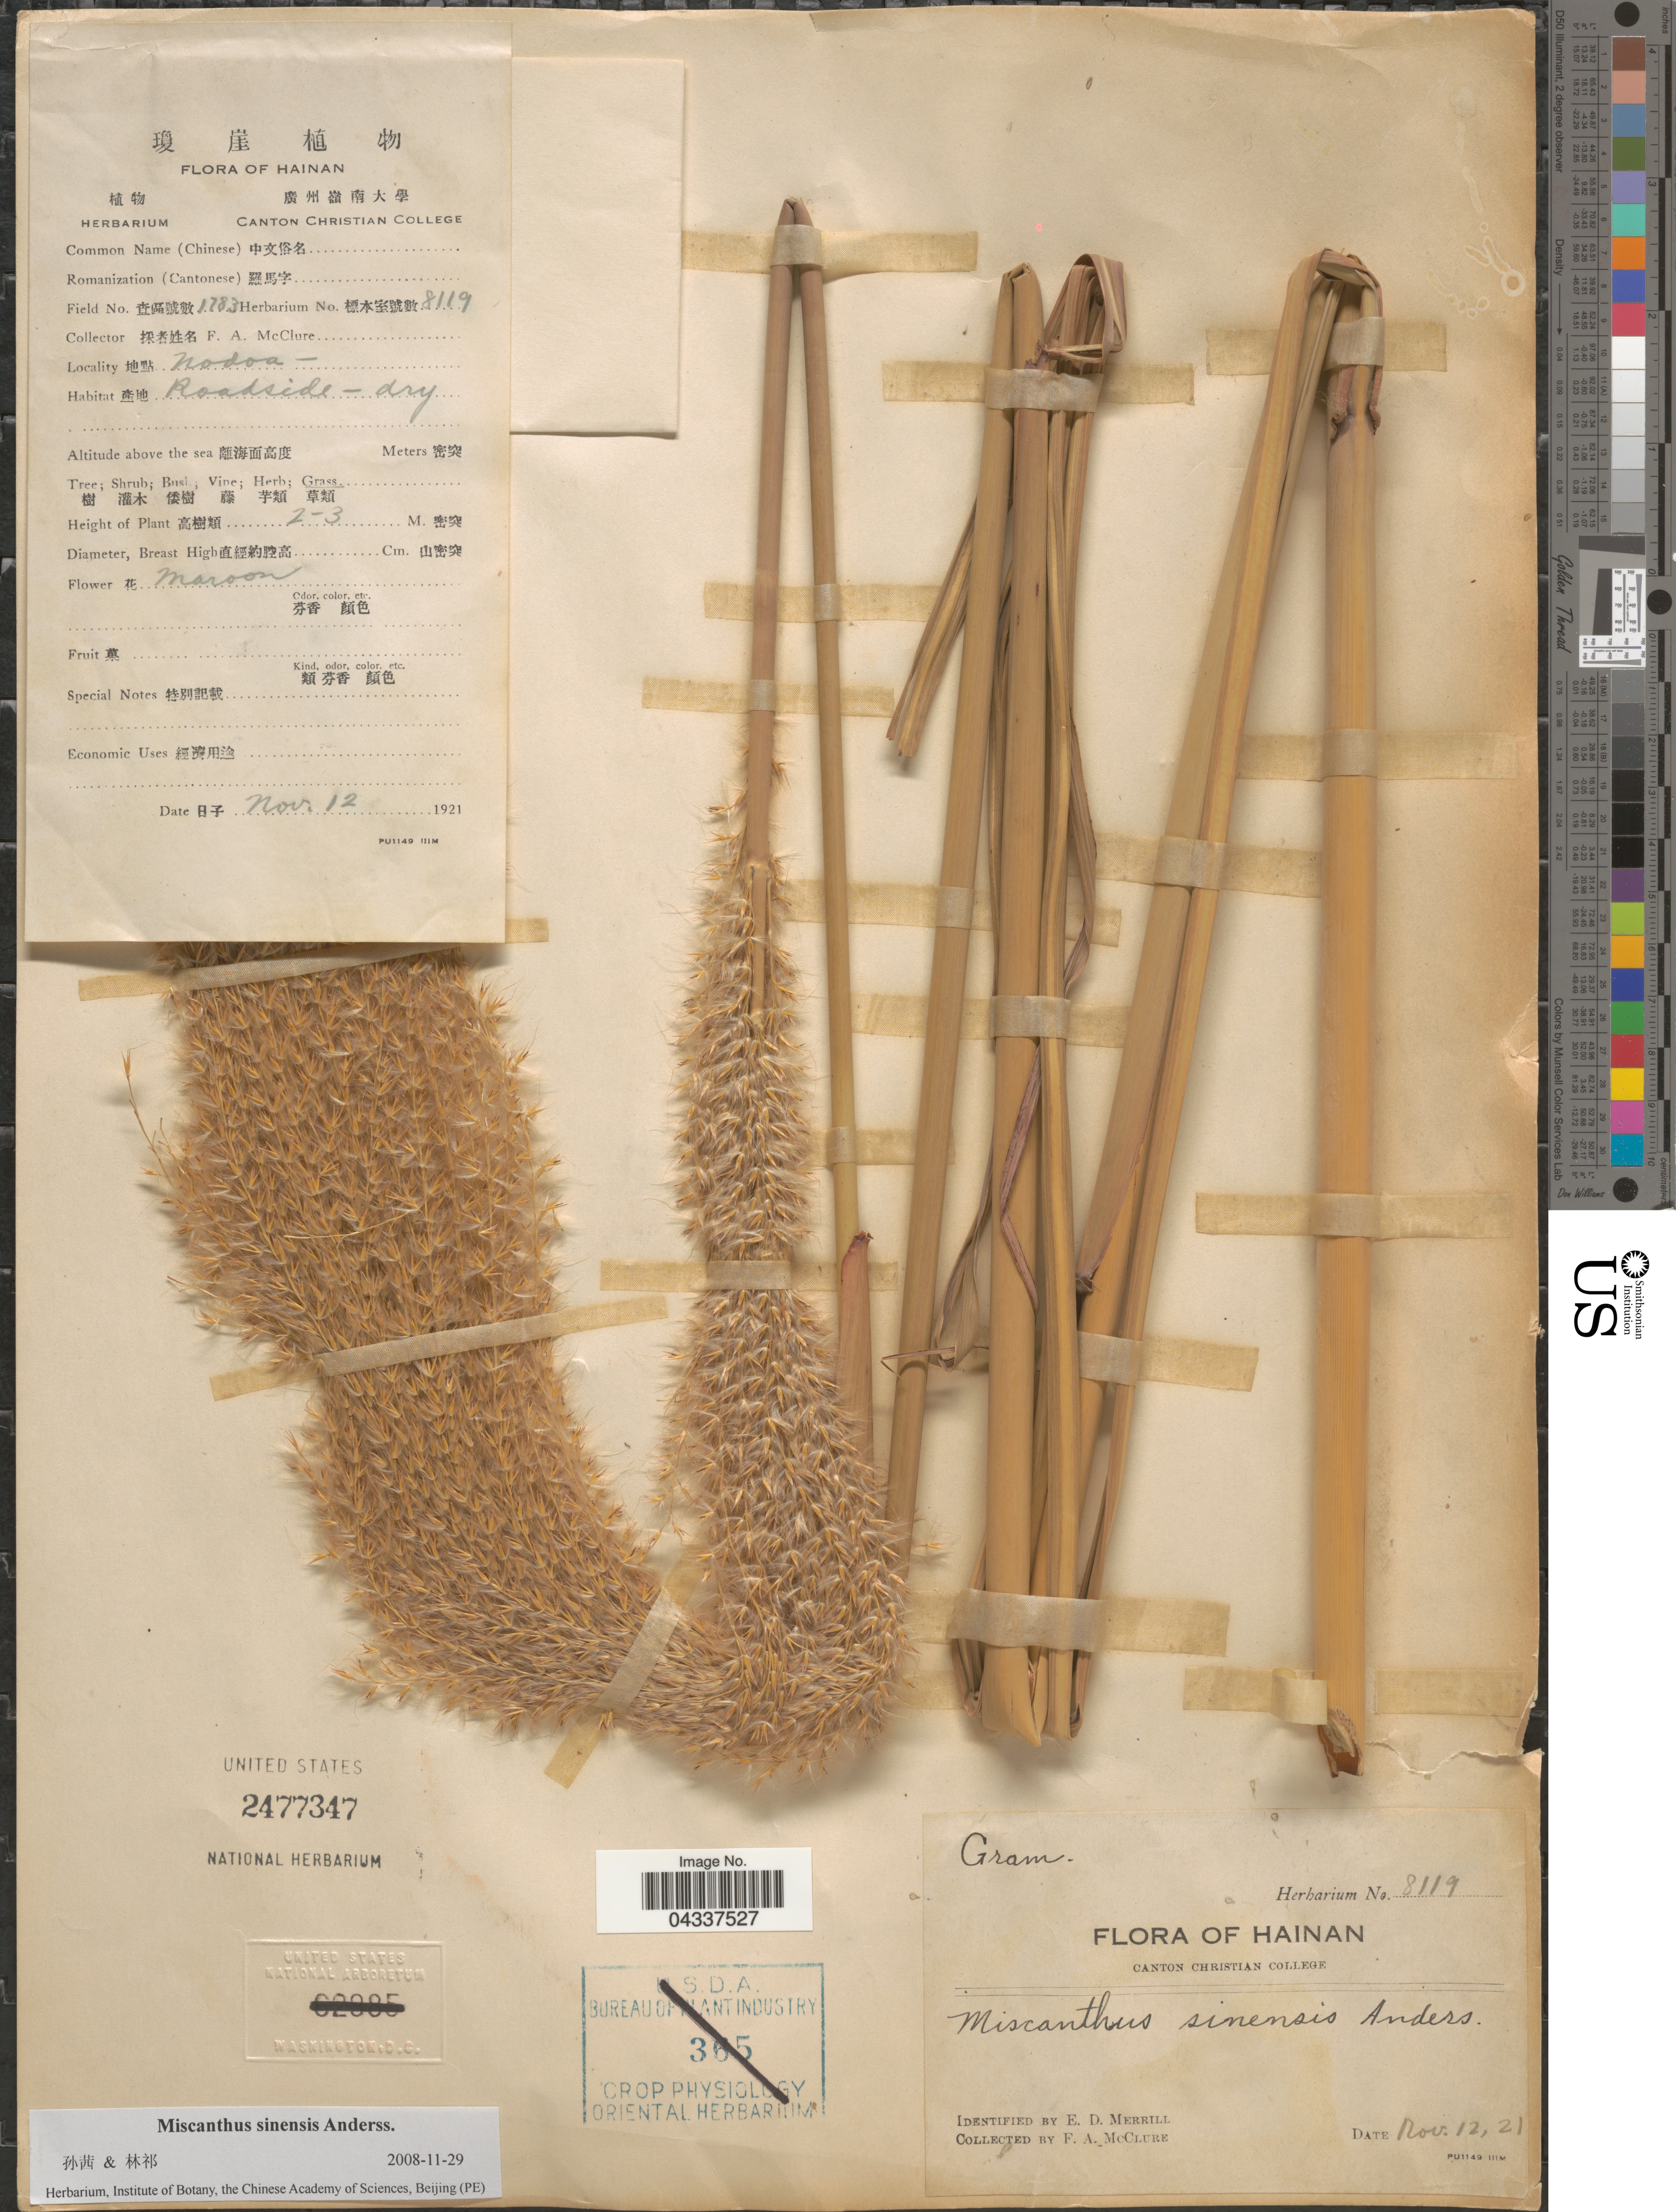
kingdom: Plantae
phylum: Tracheophyta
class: Liliopsida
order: Poales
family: Poaceae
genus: Miscanthus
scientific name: Miscanthus sinensis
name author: Andersson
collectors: F. A. McClure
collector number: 8119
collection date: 1921-11-12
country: China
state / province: Hainan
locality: Nodoa. Roadside-dry.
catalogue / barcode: US 2477347